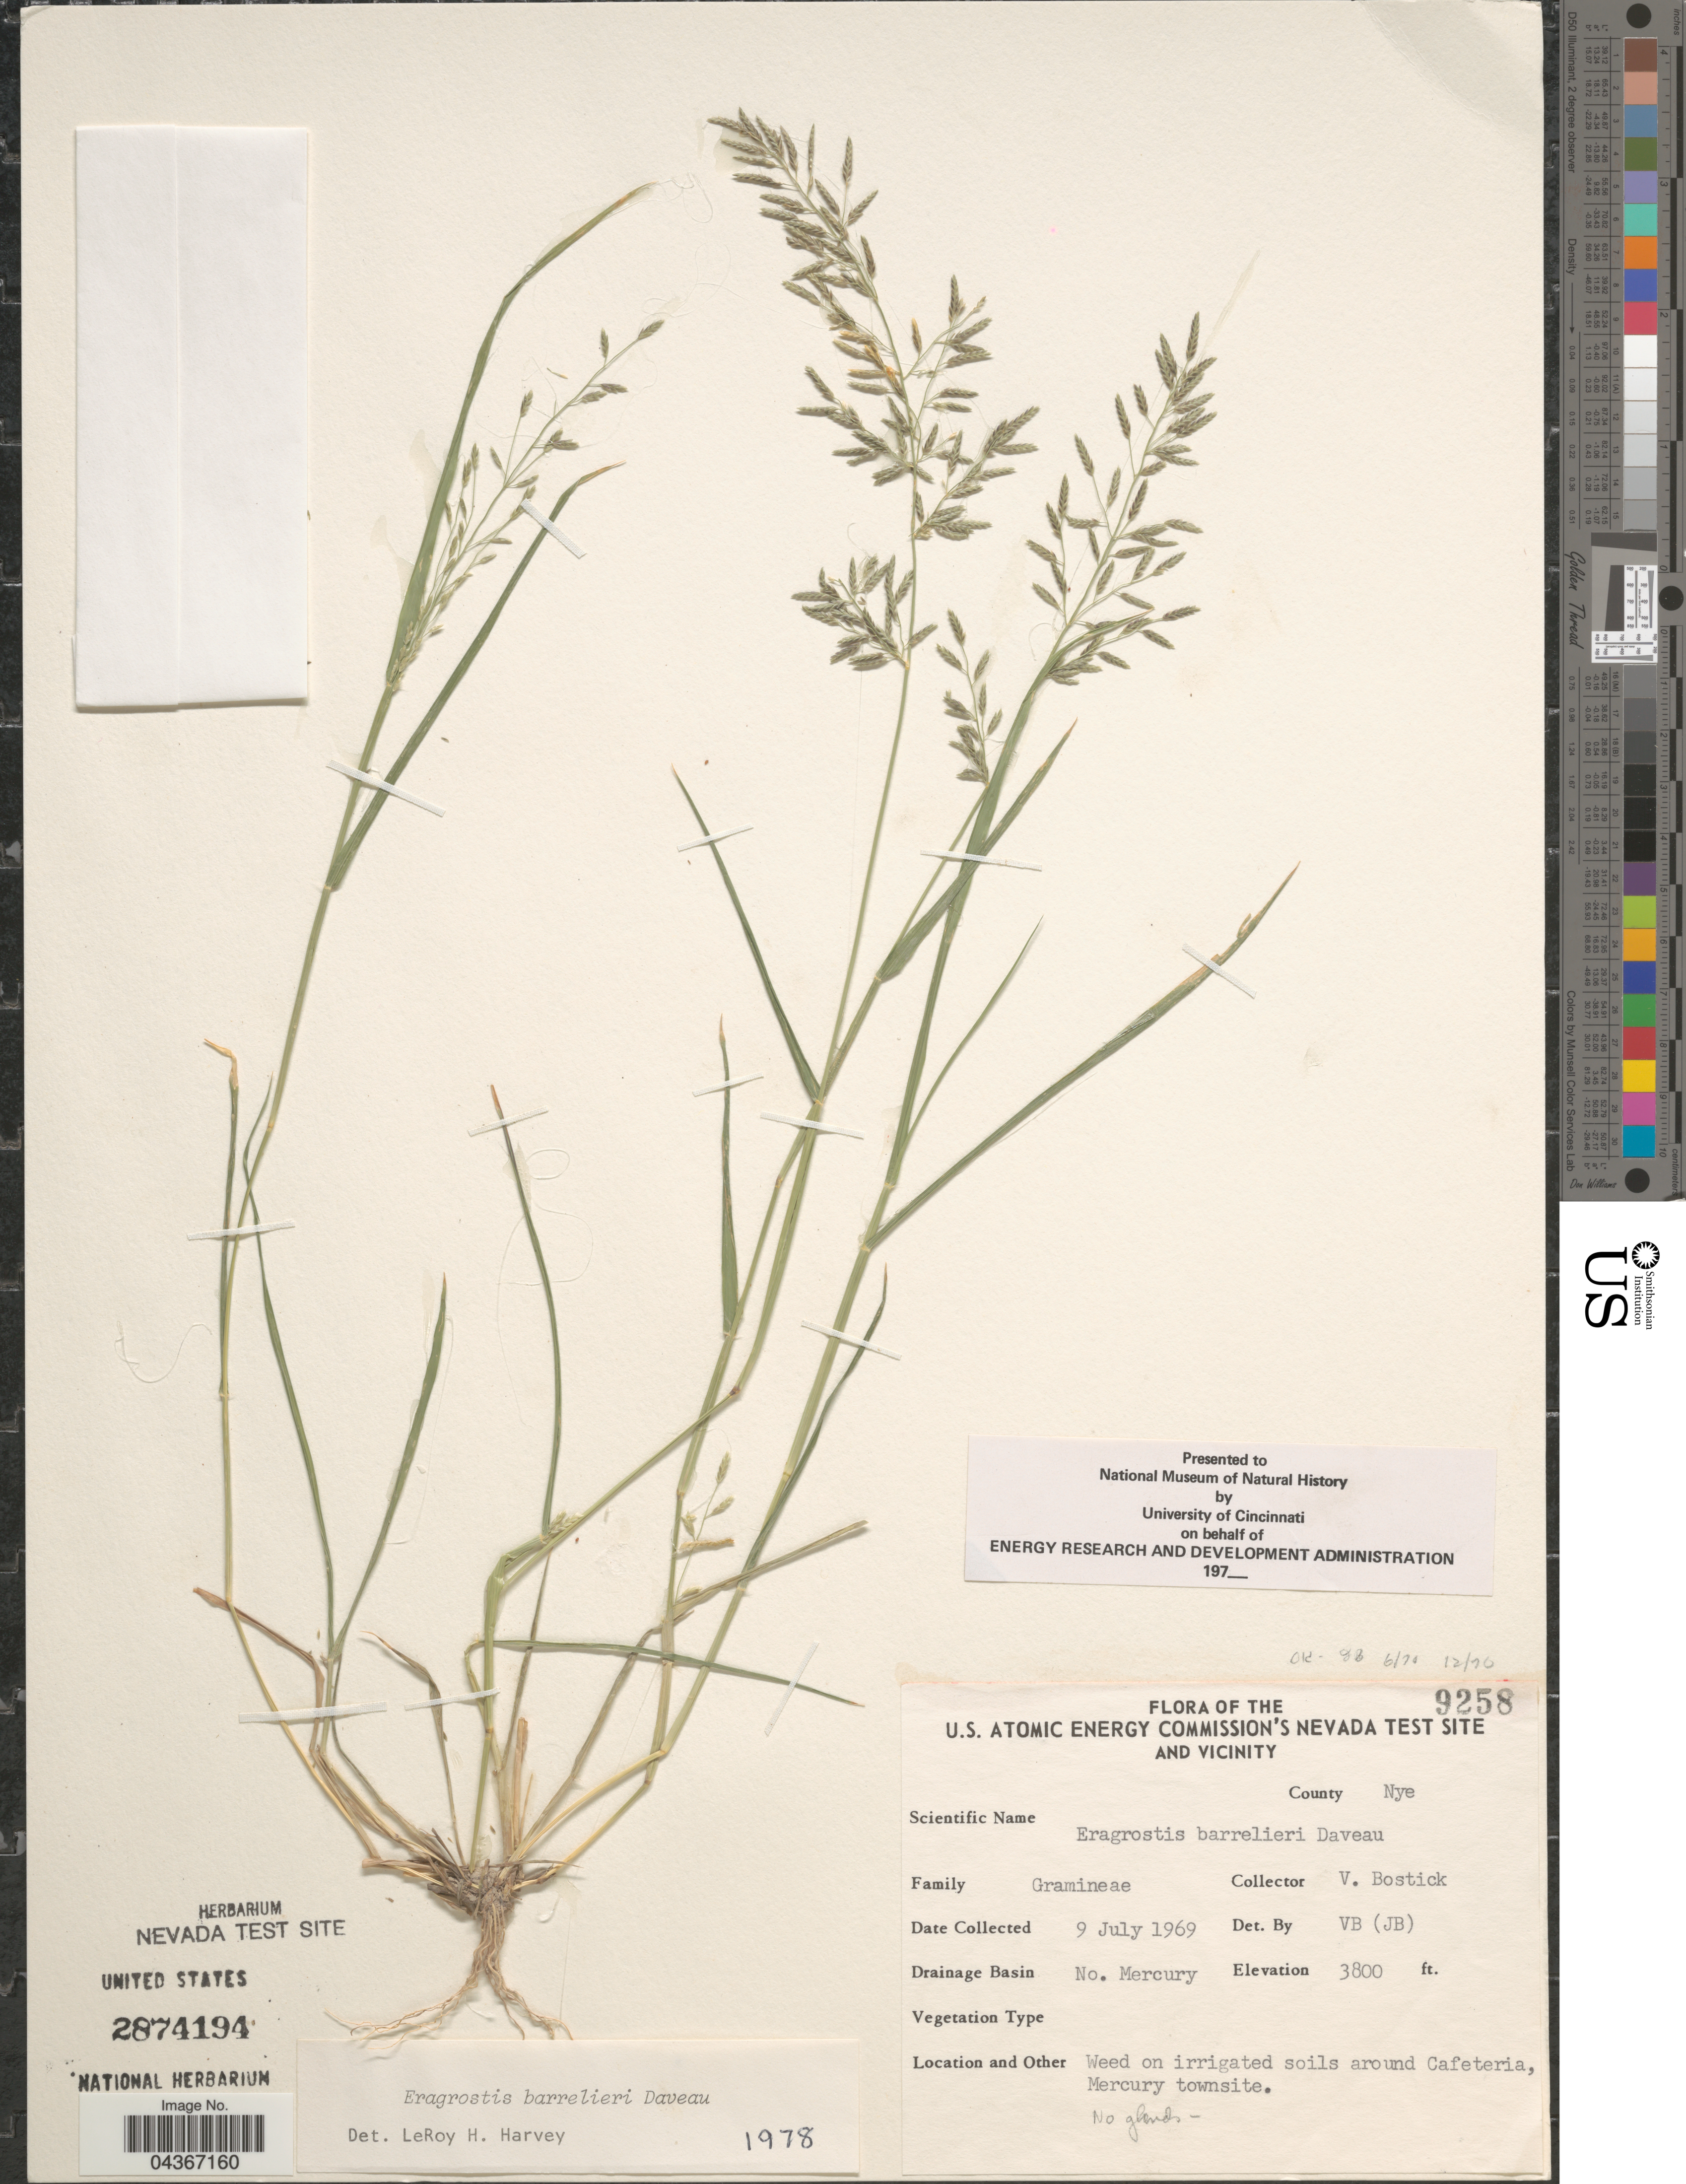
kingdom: Plantae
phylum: Tracheophyta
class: Liliopsida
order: Poales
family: Poaceae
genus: Eragrostis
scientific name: Eragrostis barrelieri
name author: Daveau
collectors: V. Bostick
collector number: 9258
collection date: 1969-07-09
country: United States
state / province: Nevada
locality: The U.S. Atomic Energy Commission's Nevada Test Site and Vicinity. County Nye. Drainage Basin No. Mercury. Around Cafeteria, Mercury townsite.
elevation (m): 1158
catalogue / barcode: US 2874194